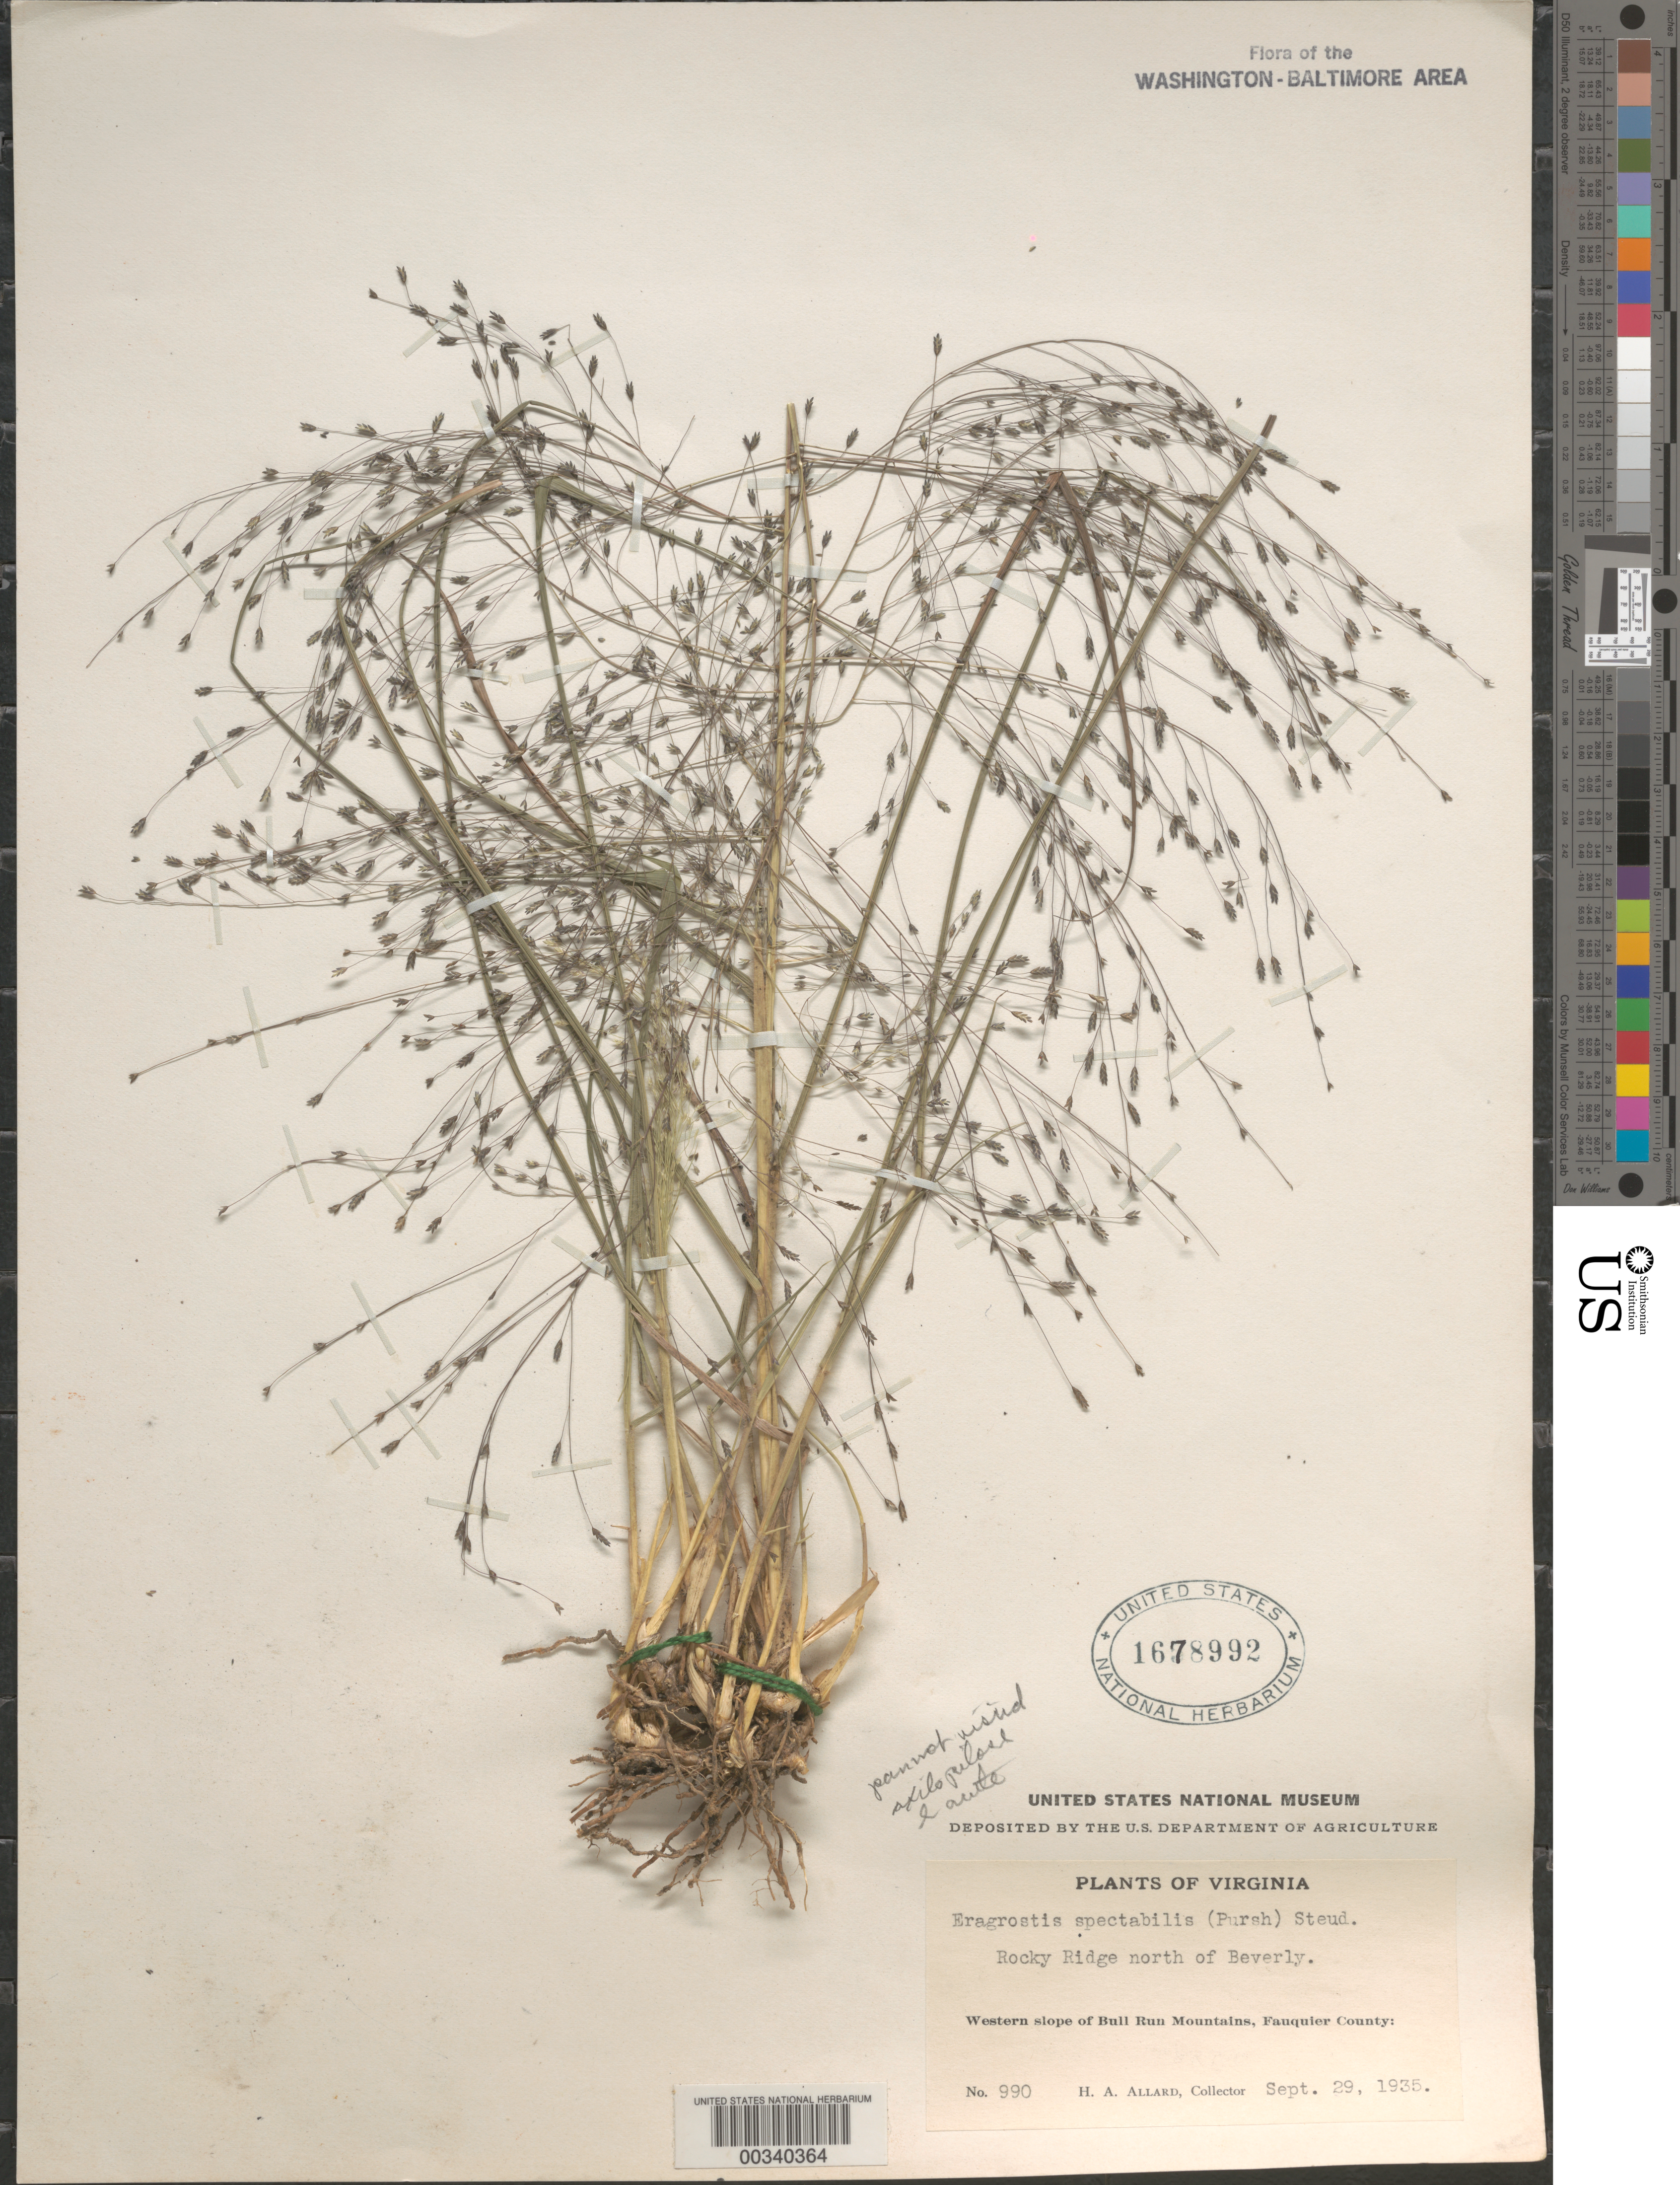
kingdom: Plantae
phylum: Tracheophyta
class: Liliopsida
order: Poales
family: Poaceae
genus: Eragrostis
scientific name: Eragrostis spectabilis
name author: (Pursh) Steud.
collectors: H. A. Allard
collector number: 990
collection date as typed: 29 Sep 1935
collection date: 1935-09-29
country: United States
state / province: Virginia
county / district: Fauquier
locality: Bull Run Mts, N of Beverly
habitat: Rocky ridge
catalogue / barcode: US 1678992